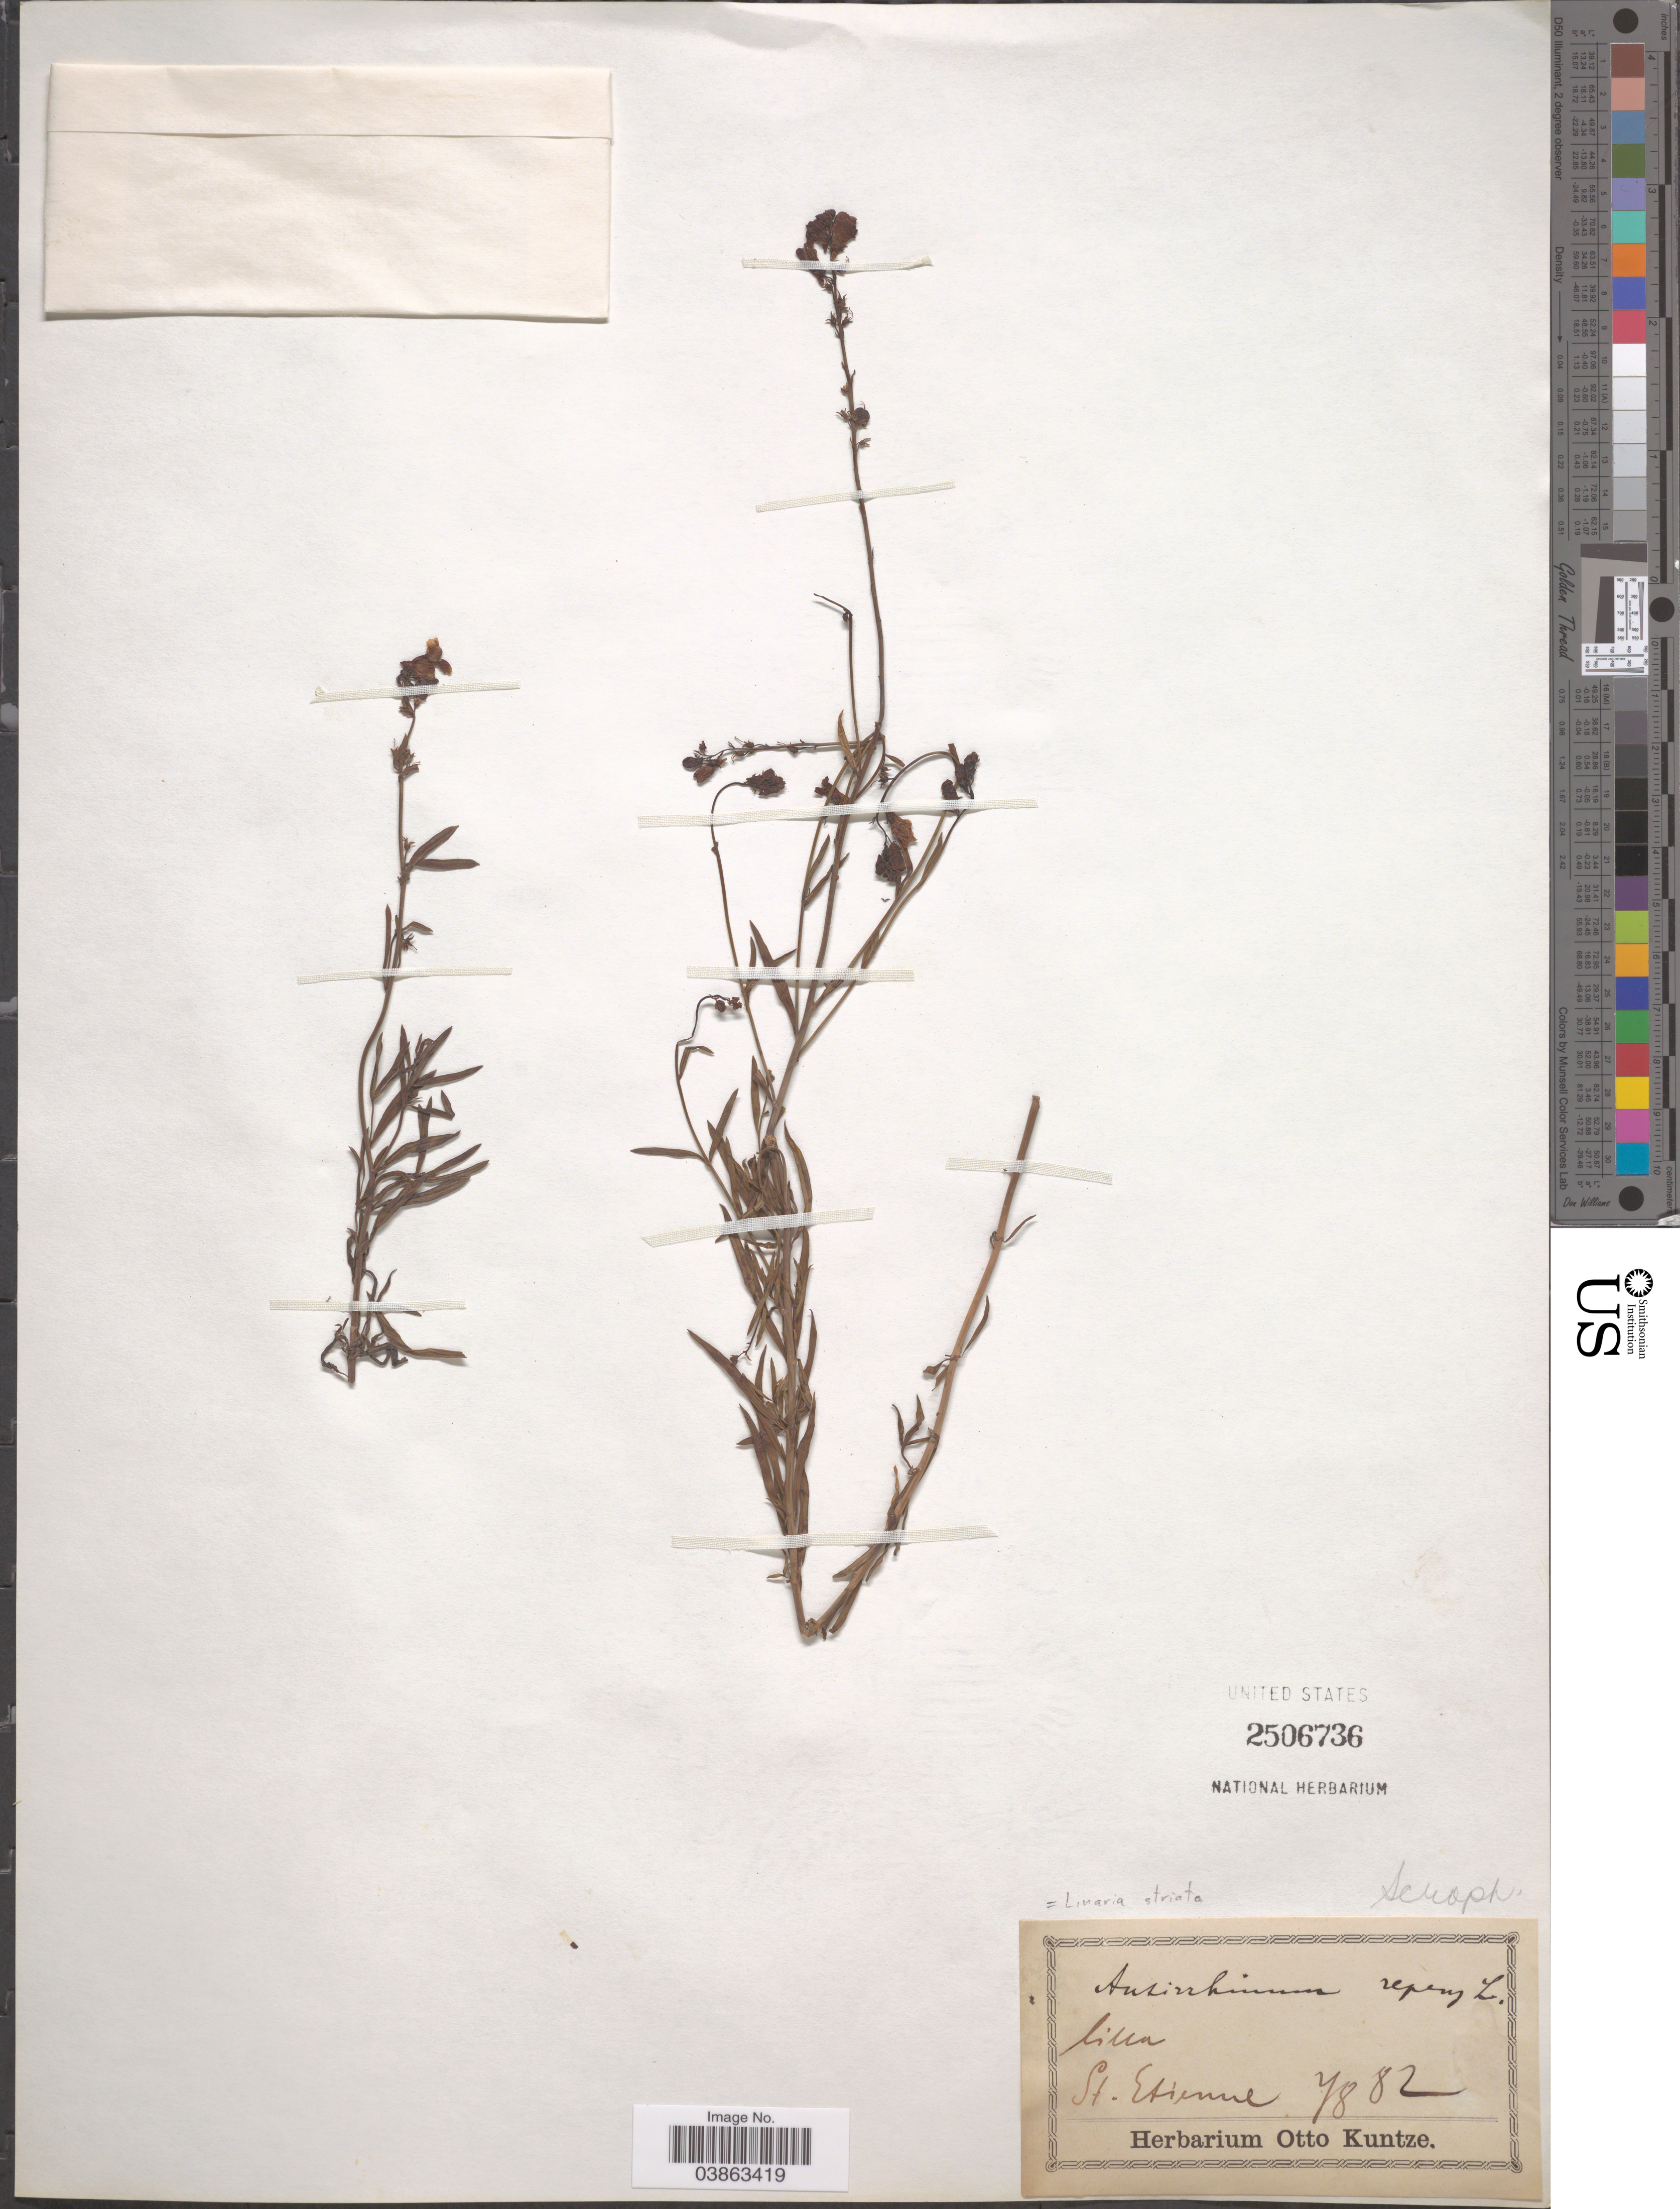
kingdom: Plantae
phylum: Tracheophyta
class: Magnoliopsida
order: Lamiales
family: Plantaginaceae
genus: Linaria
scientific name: Linaria striata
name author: (Lam.) DC.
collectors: ex herb. Otto Kuntze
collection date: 1882-02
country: France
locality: St. Etienne.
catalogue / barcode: US 2506736